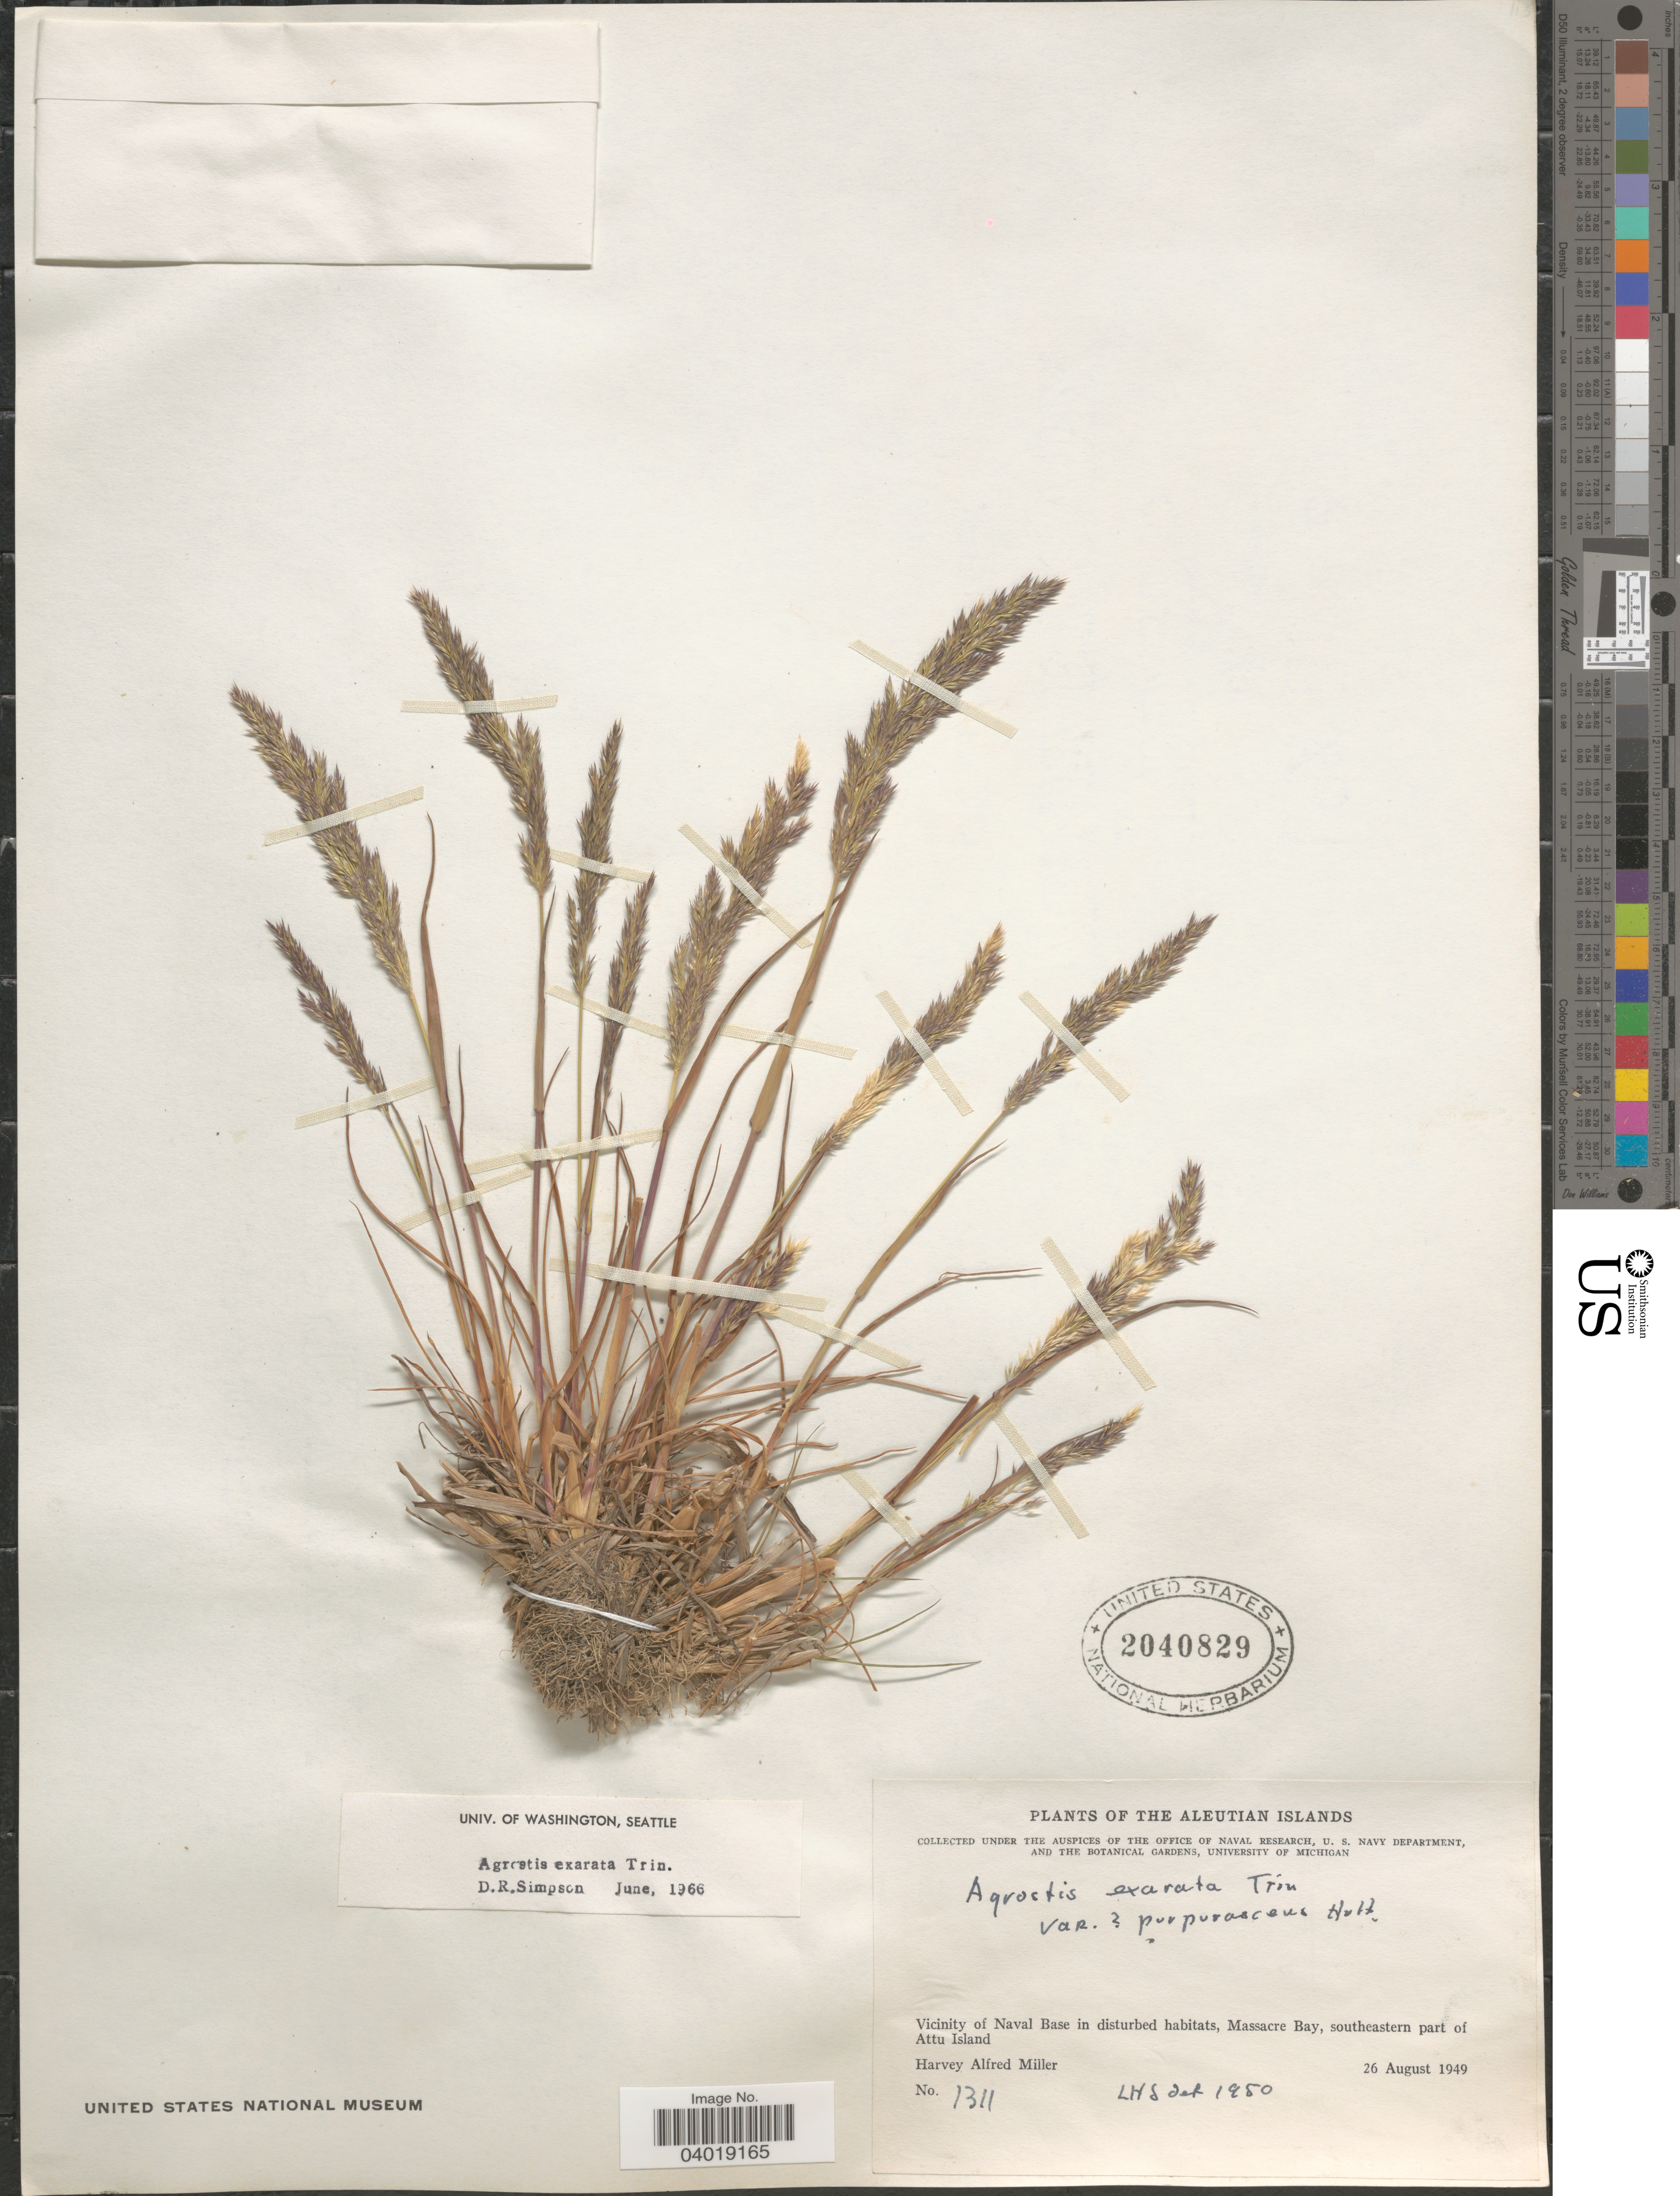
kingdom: Plantae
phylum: Tracheophyta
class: Liliopsida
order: Poales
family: Poaceae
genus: Agrostis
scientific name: Agrostis exarata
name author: Trin.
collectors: H. A. Miller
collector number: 1311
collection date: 1949-08-26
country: United States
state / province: Alaska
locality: The Aleutian Islands. Vicinity of Naval Base in disturbed habitats, Massacre Bay, southeastern part of Attu Island.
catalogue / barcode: US 2040829